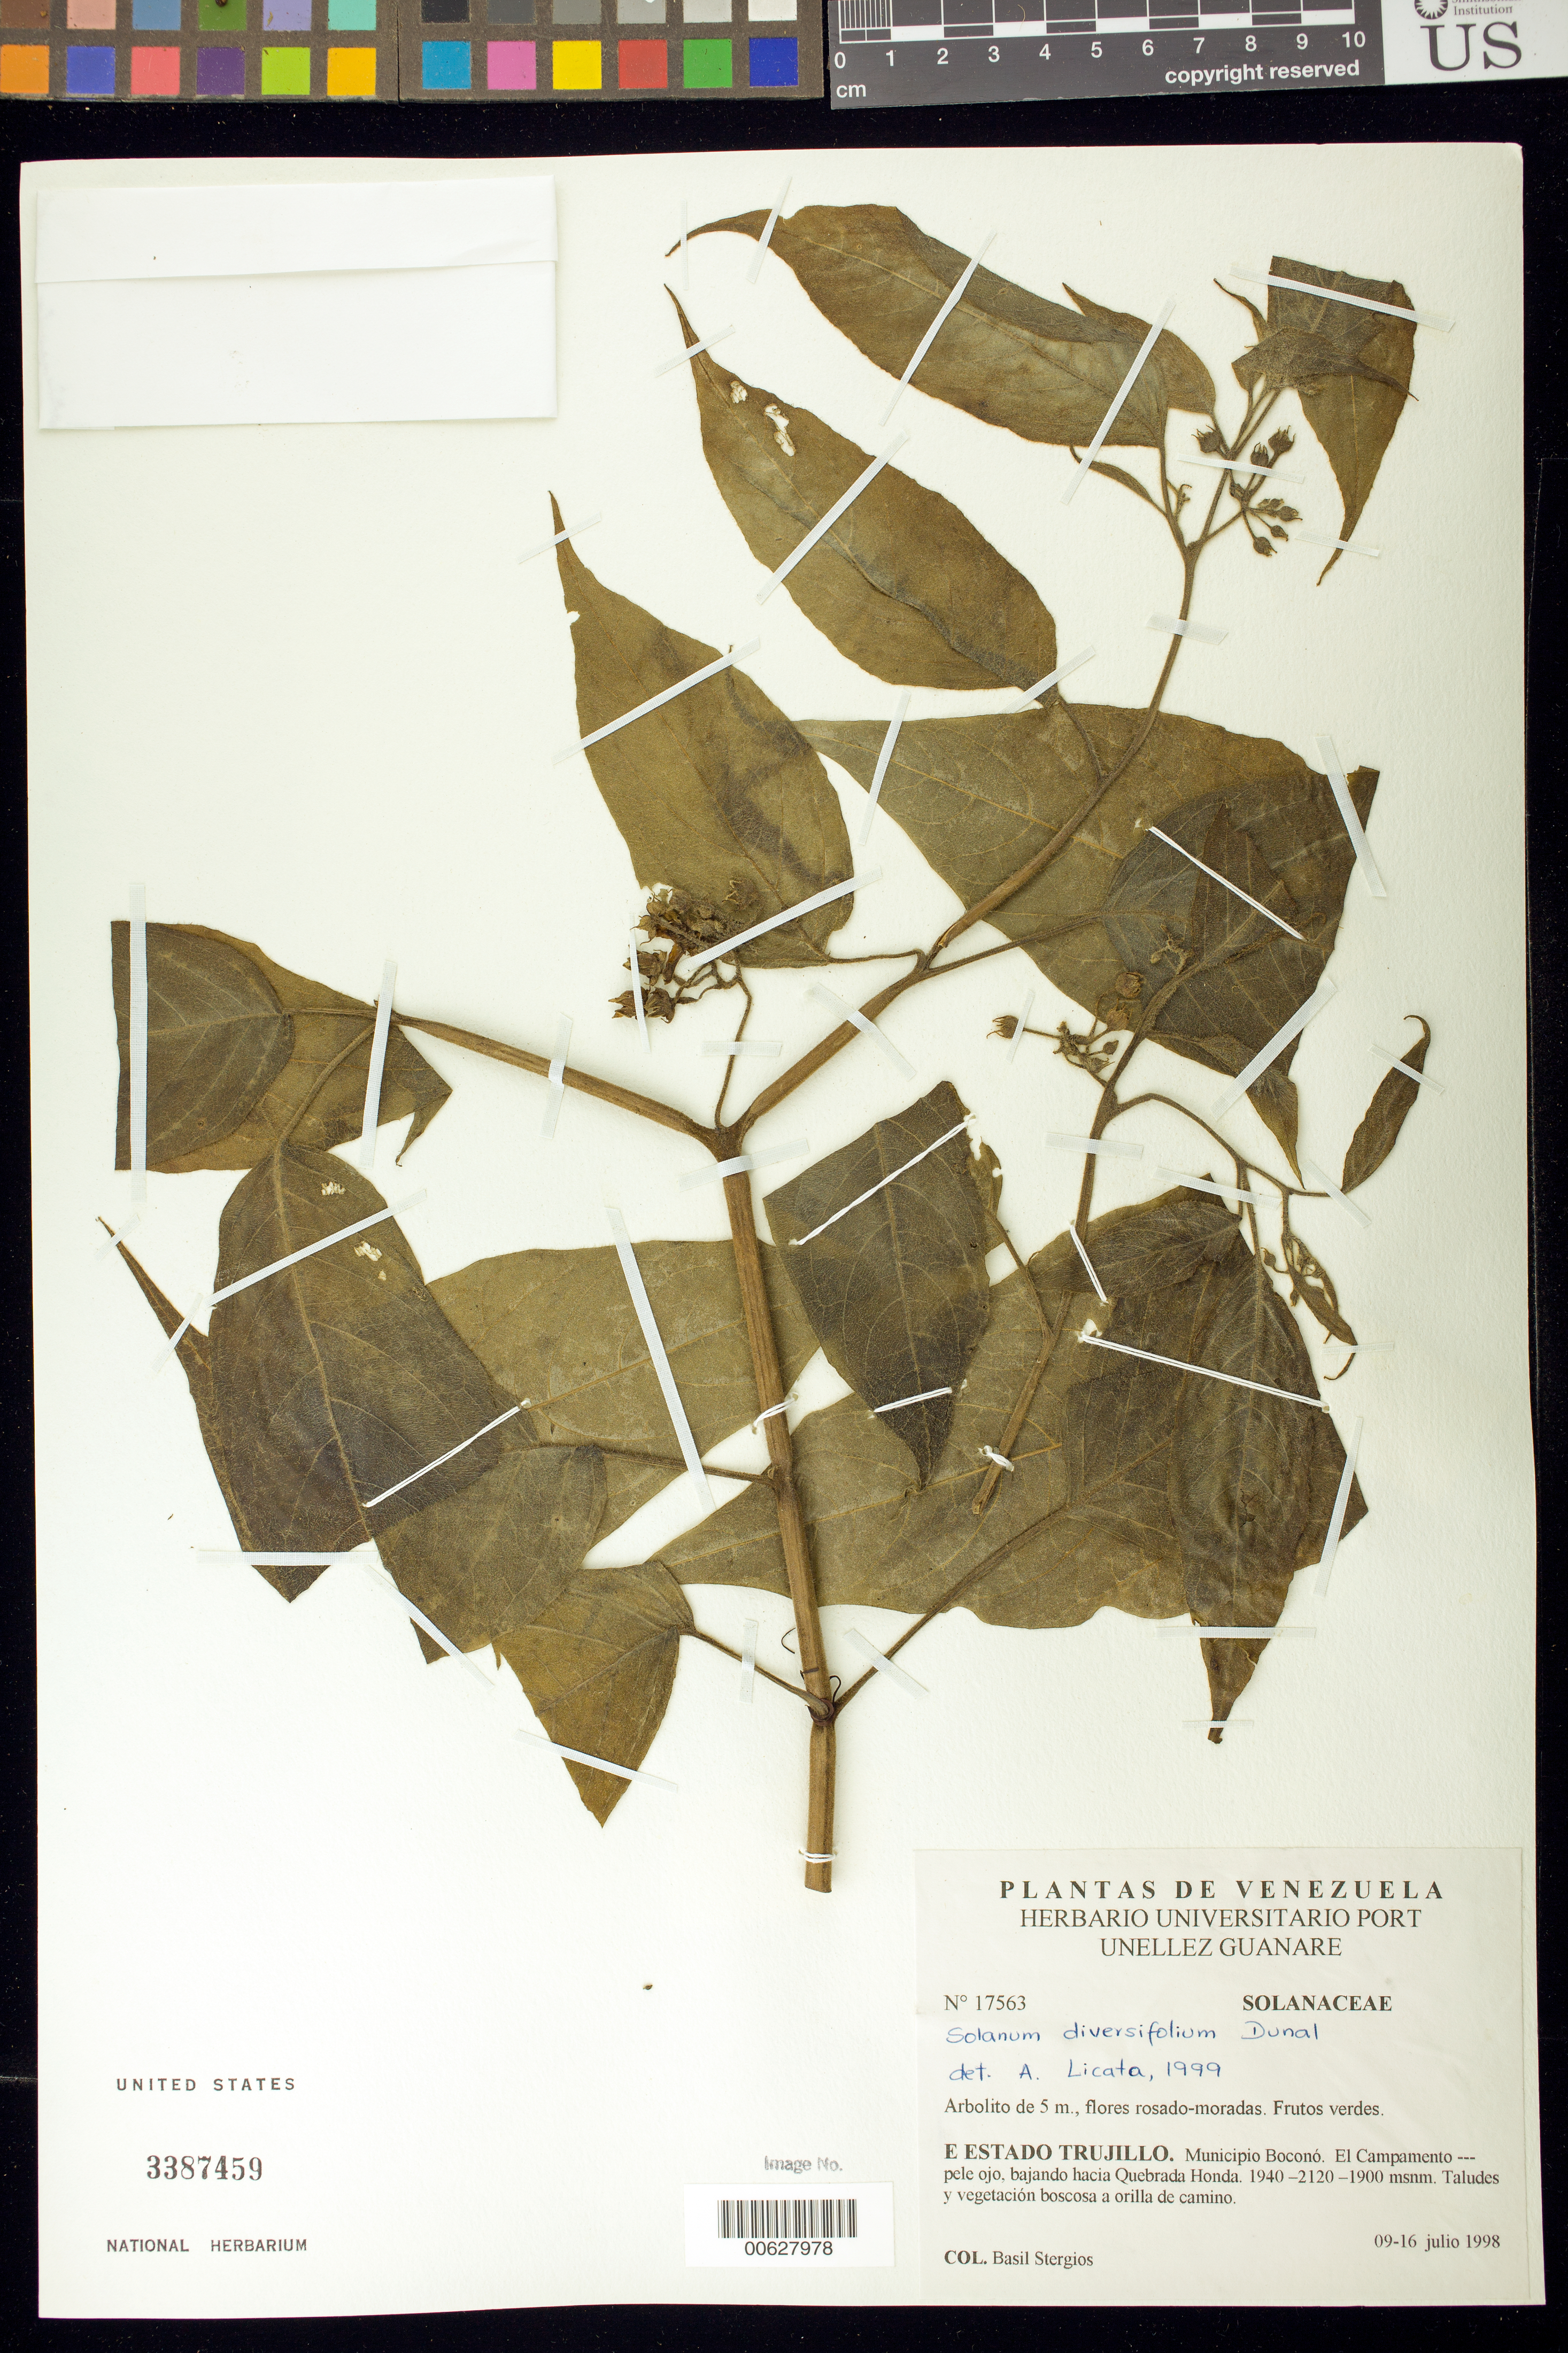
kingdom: Plantae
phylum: Tracheophyta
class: Magnoliopsida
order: Solanales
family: Solanaceae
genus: Solanum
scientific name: Solanum diversifolium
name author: Humb. & Bonpl. ex Dunal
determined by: Licata, A., (PORT), Univ. Nac. Exp. de los Llanos Ezequiel Zamora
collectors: B. G. Stergios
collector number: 17563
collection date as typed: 09 Jul 1998 to 16 Jul 1998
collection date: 1998-07-09/1998-07-16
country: Venezuela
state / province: Trujillo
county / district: Boconó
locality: Parque Nacional Guaramacal, El campamento-pele ojo, bajando hacia Quebrada Honda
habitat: Taludes y vegetación boscosa a orilla de camino.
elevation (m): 1900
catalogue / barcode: US 3387459